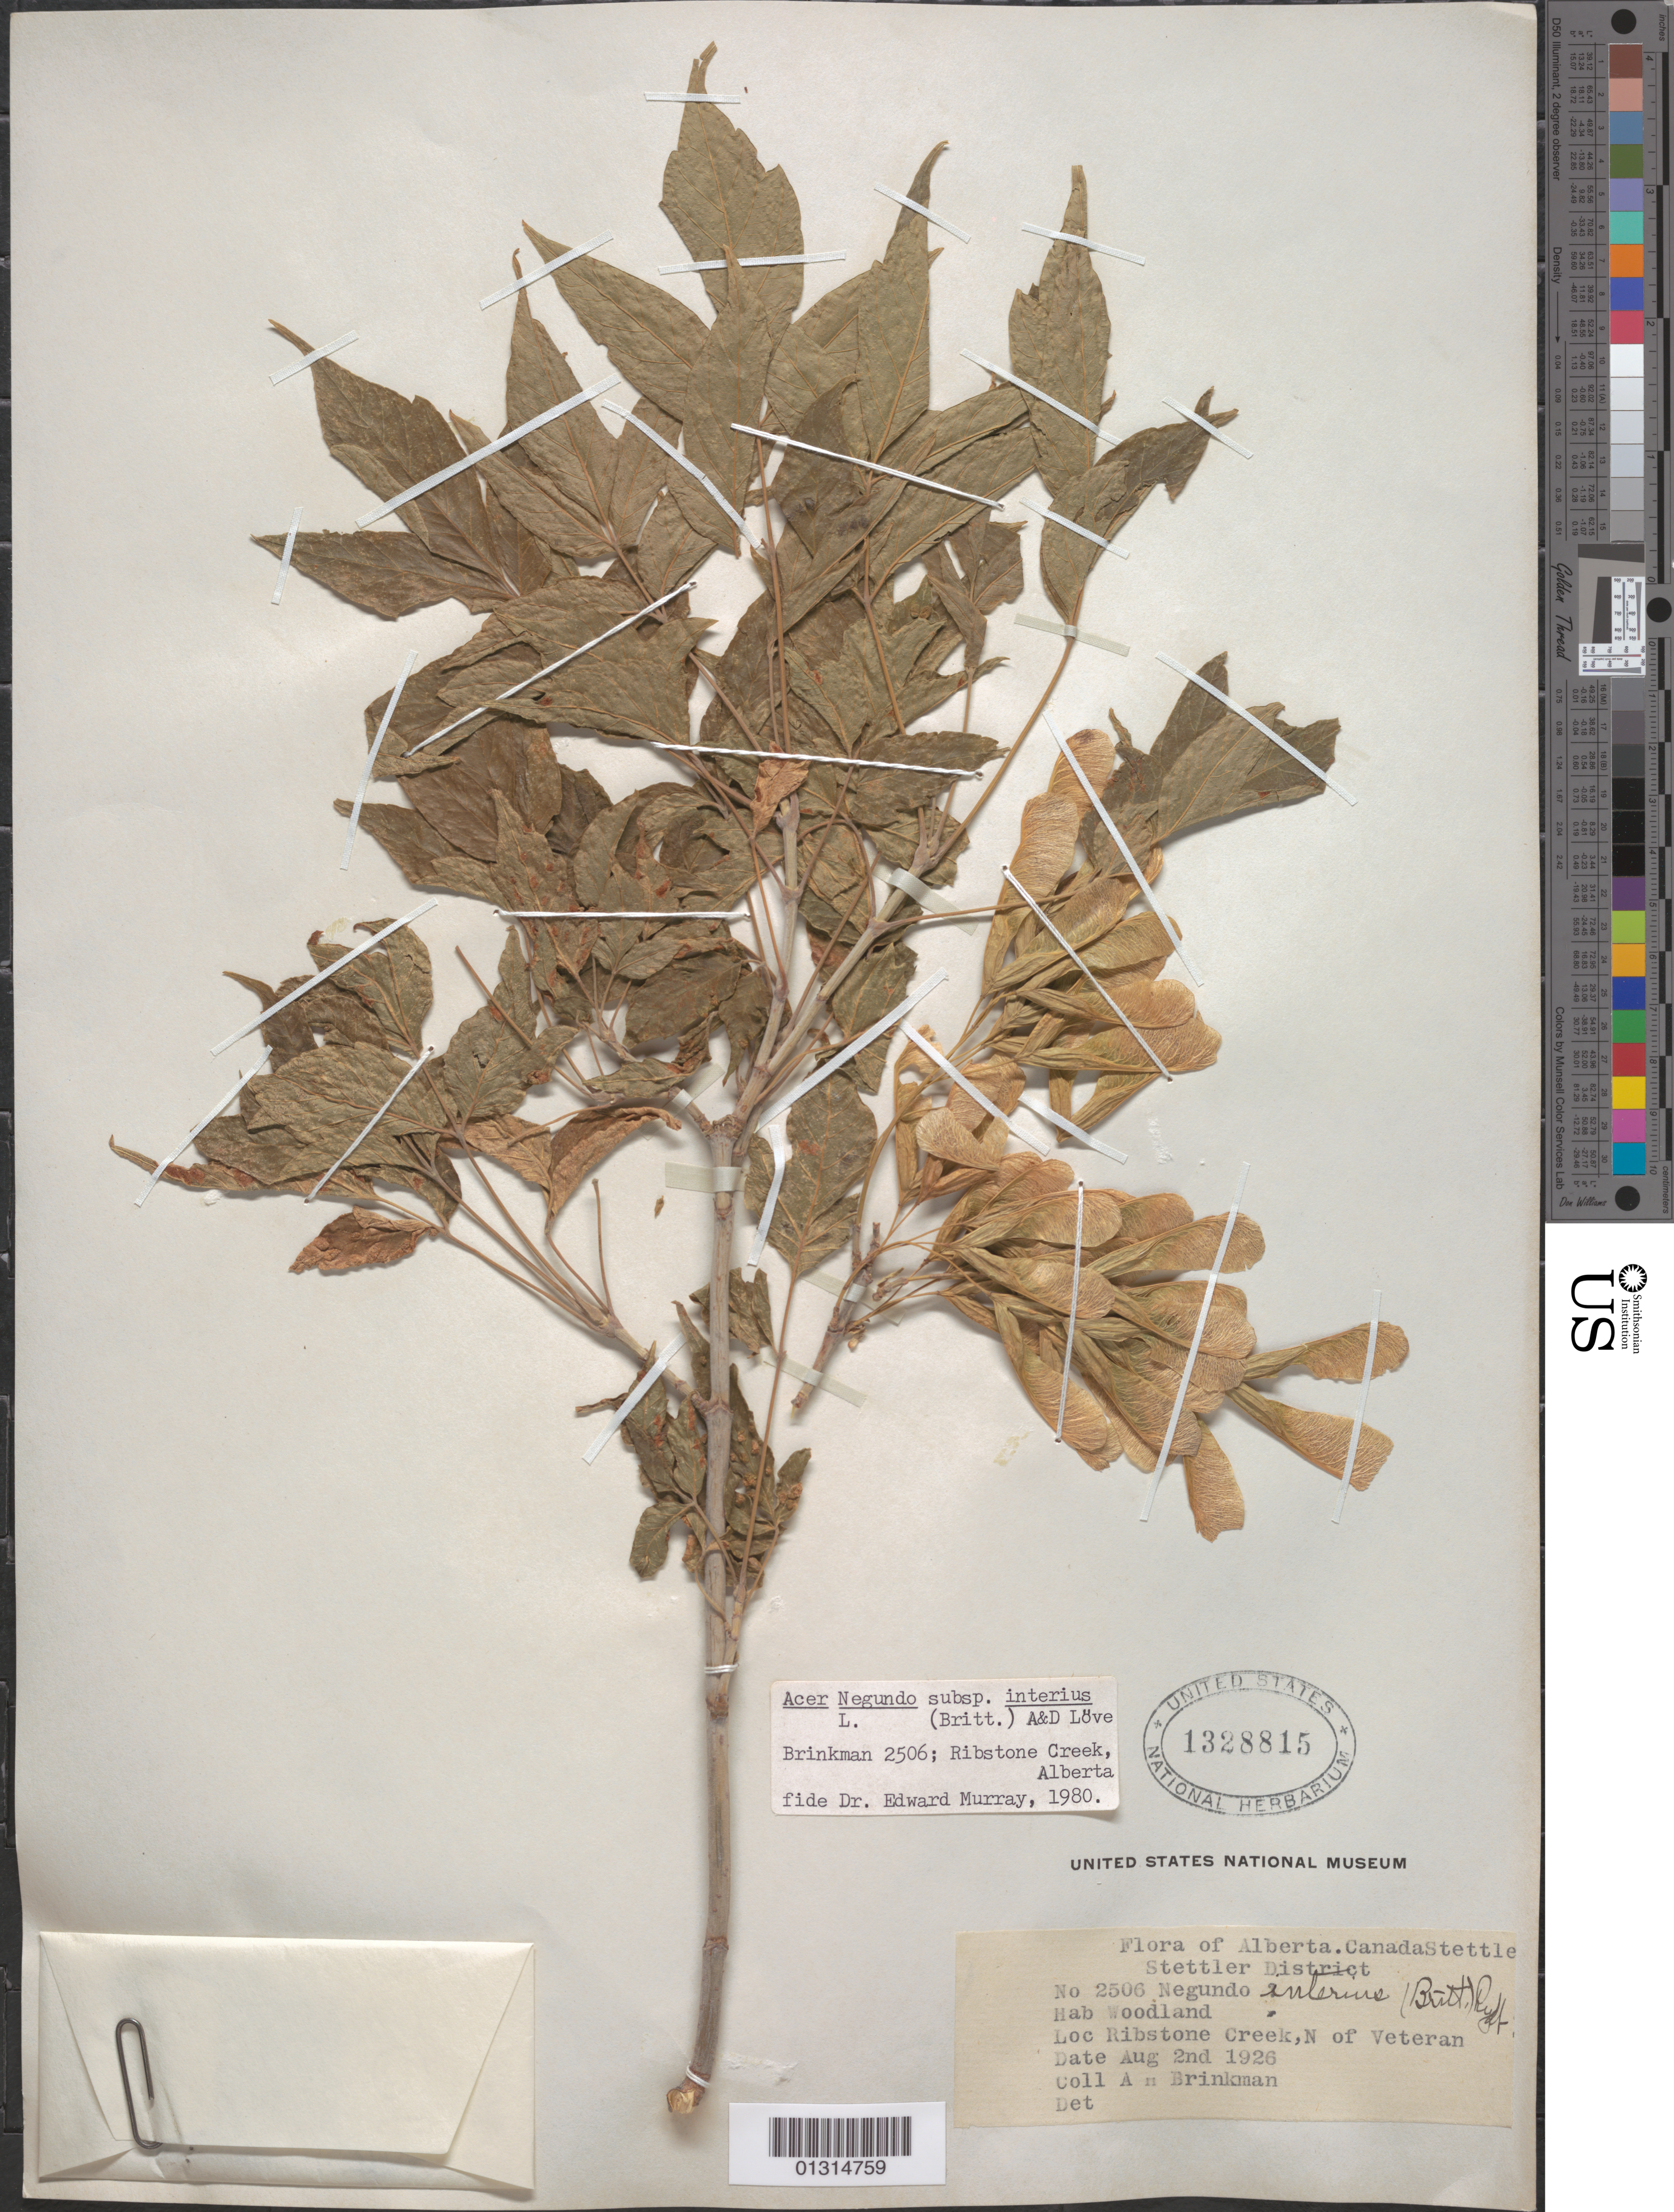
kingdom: Plantae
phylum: Tracheophyta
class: Magnoliopsida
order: Sapindales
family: Sapindaceae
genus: Acer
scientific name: Acer negundo subsp. interius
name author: (Britton) Á. Löve & D. Löve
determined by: Murray, Edward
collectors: A. Brinkman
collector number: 2506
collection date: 1926-08-02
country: Canada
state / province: Alberta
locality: Ribstone Creek, N of Veteran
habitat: Woodland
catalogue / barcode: US 1328815